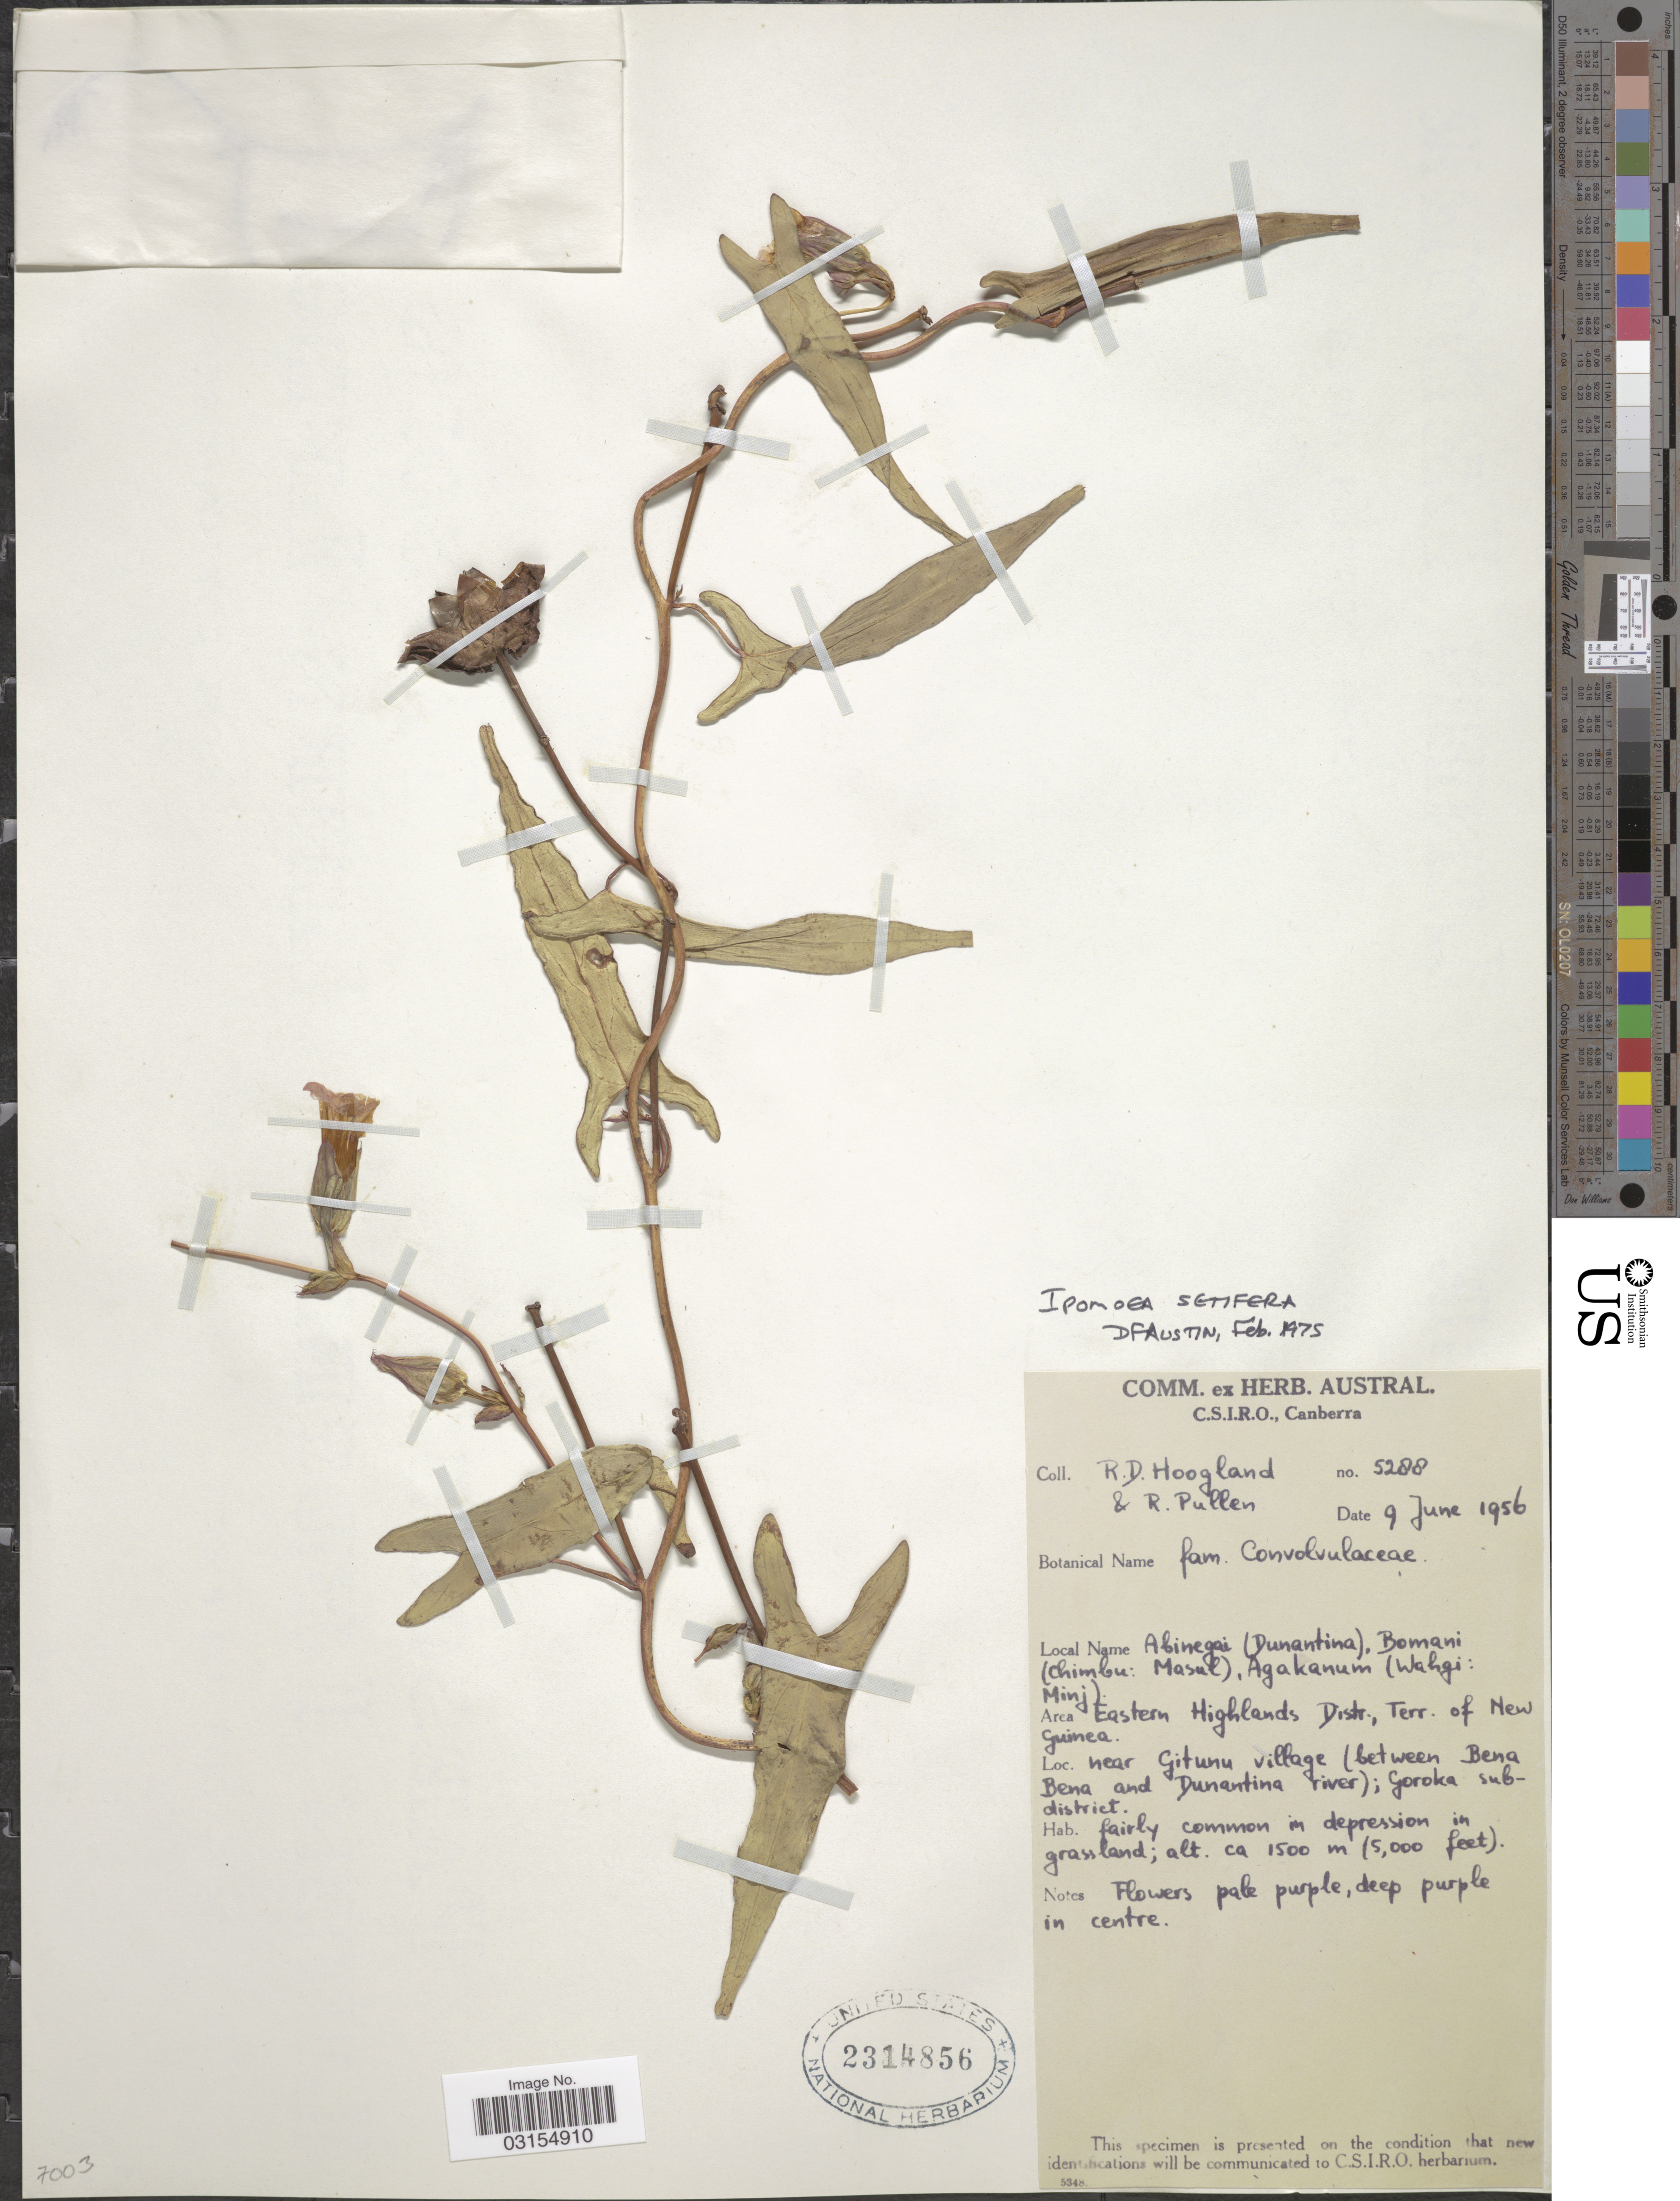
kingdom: Plantae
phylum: Tracheophyta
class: Magnoliopsida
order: Solanales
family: Convolvulaceae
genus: Ipomoea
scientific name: Ipomoea setifera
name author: Poir.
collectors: R. D. Hoogland & R. Pullen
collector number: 5288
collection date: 1956-06-09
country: Papua New Guinea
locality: Eastern Highlands Distr., Terr. of New Guinea. Near Gitunu village (between Bena Bena and Dunantina river); Goroka subdistrict.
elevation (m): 1500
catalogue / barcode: US 2314856